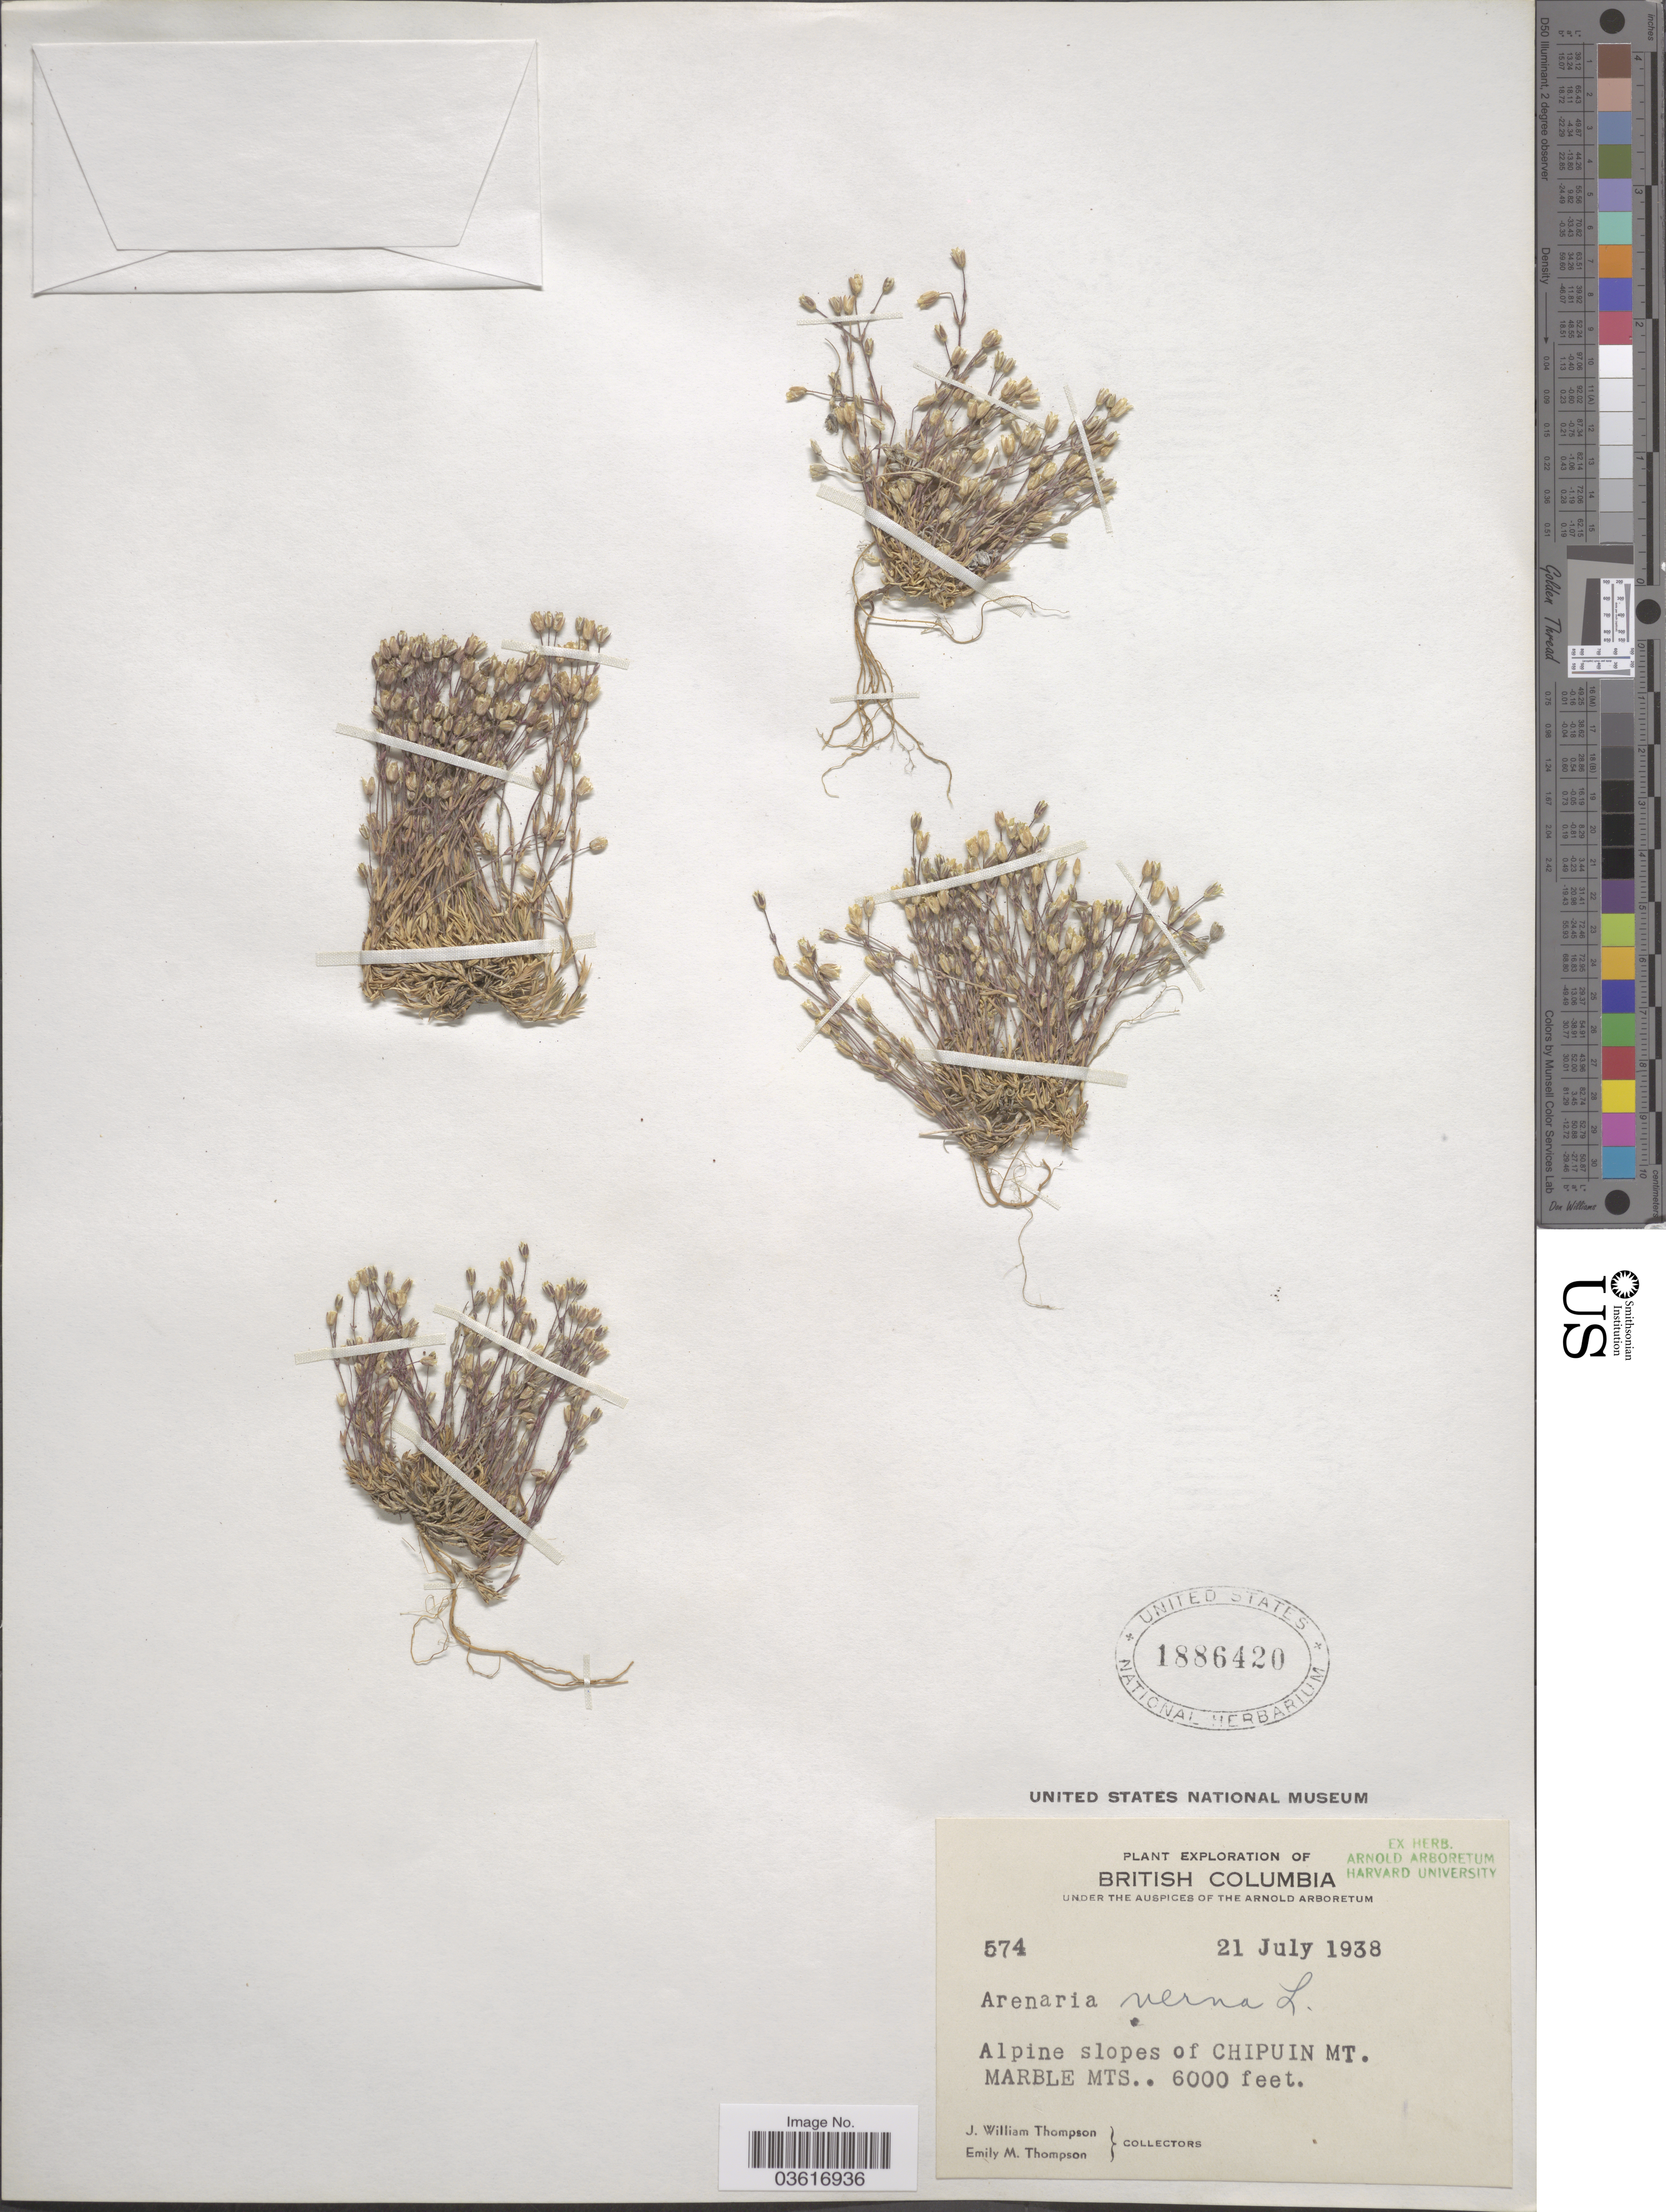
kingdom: Plantae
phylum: Tracheophyta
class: Magnoliopsida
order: Caryophyllales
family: Caryophyllaceae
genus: Minuartia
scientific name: Minuartia verna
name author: (L.) Hiern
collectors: J. W. Thompson & E. M. Thompson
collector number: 574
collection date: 1938-07-21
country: Canada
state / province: British Columbia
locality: Alpine slopes of Chipuin Mt. Marble Mts.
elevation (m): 1829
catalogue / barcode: US 1886420